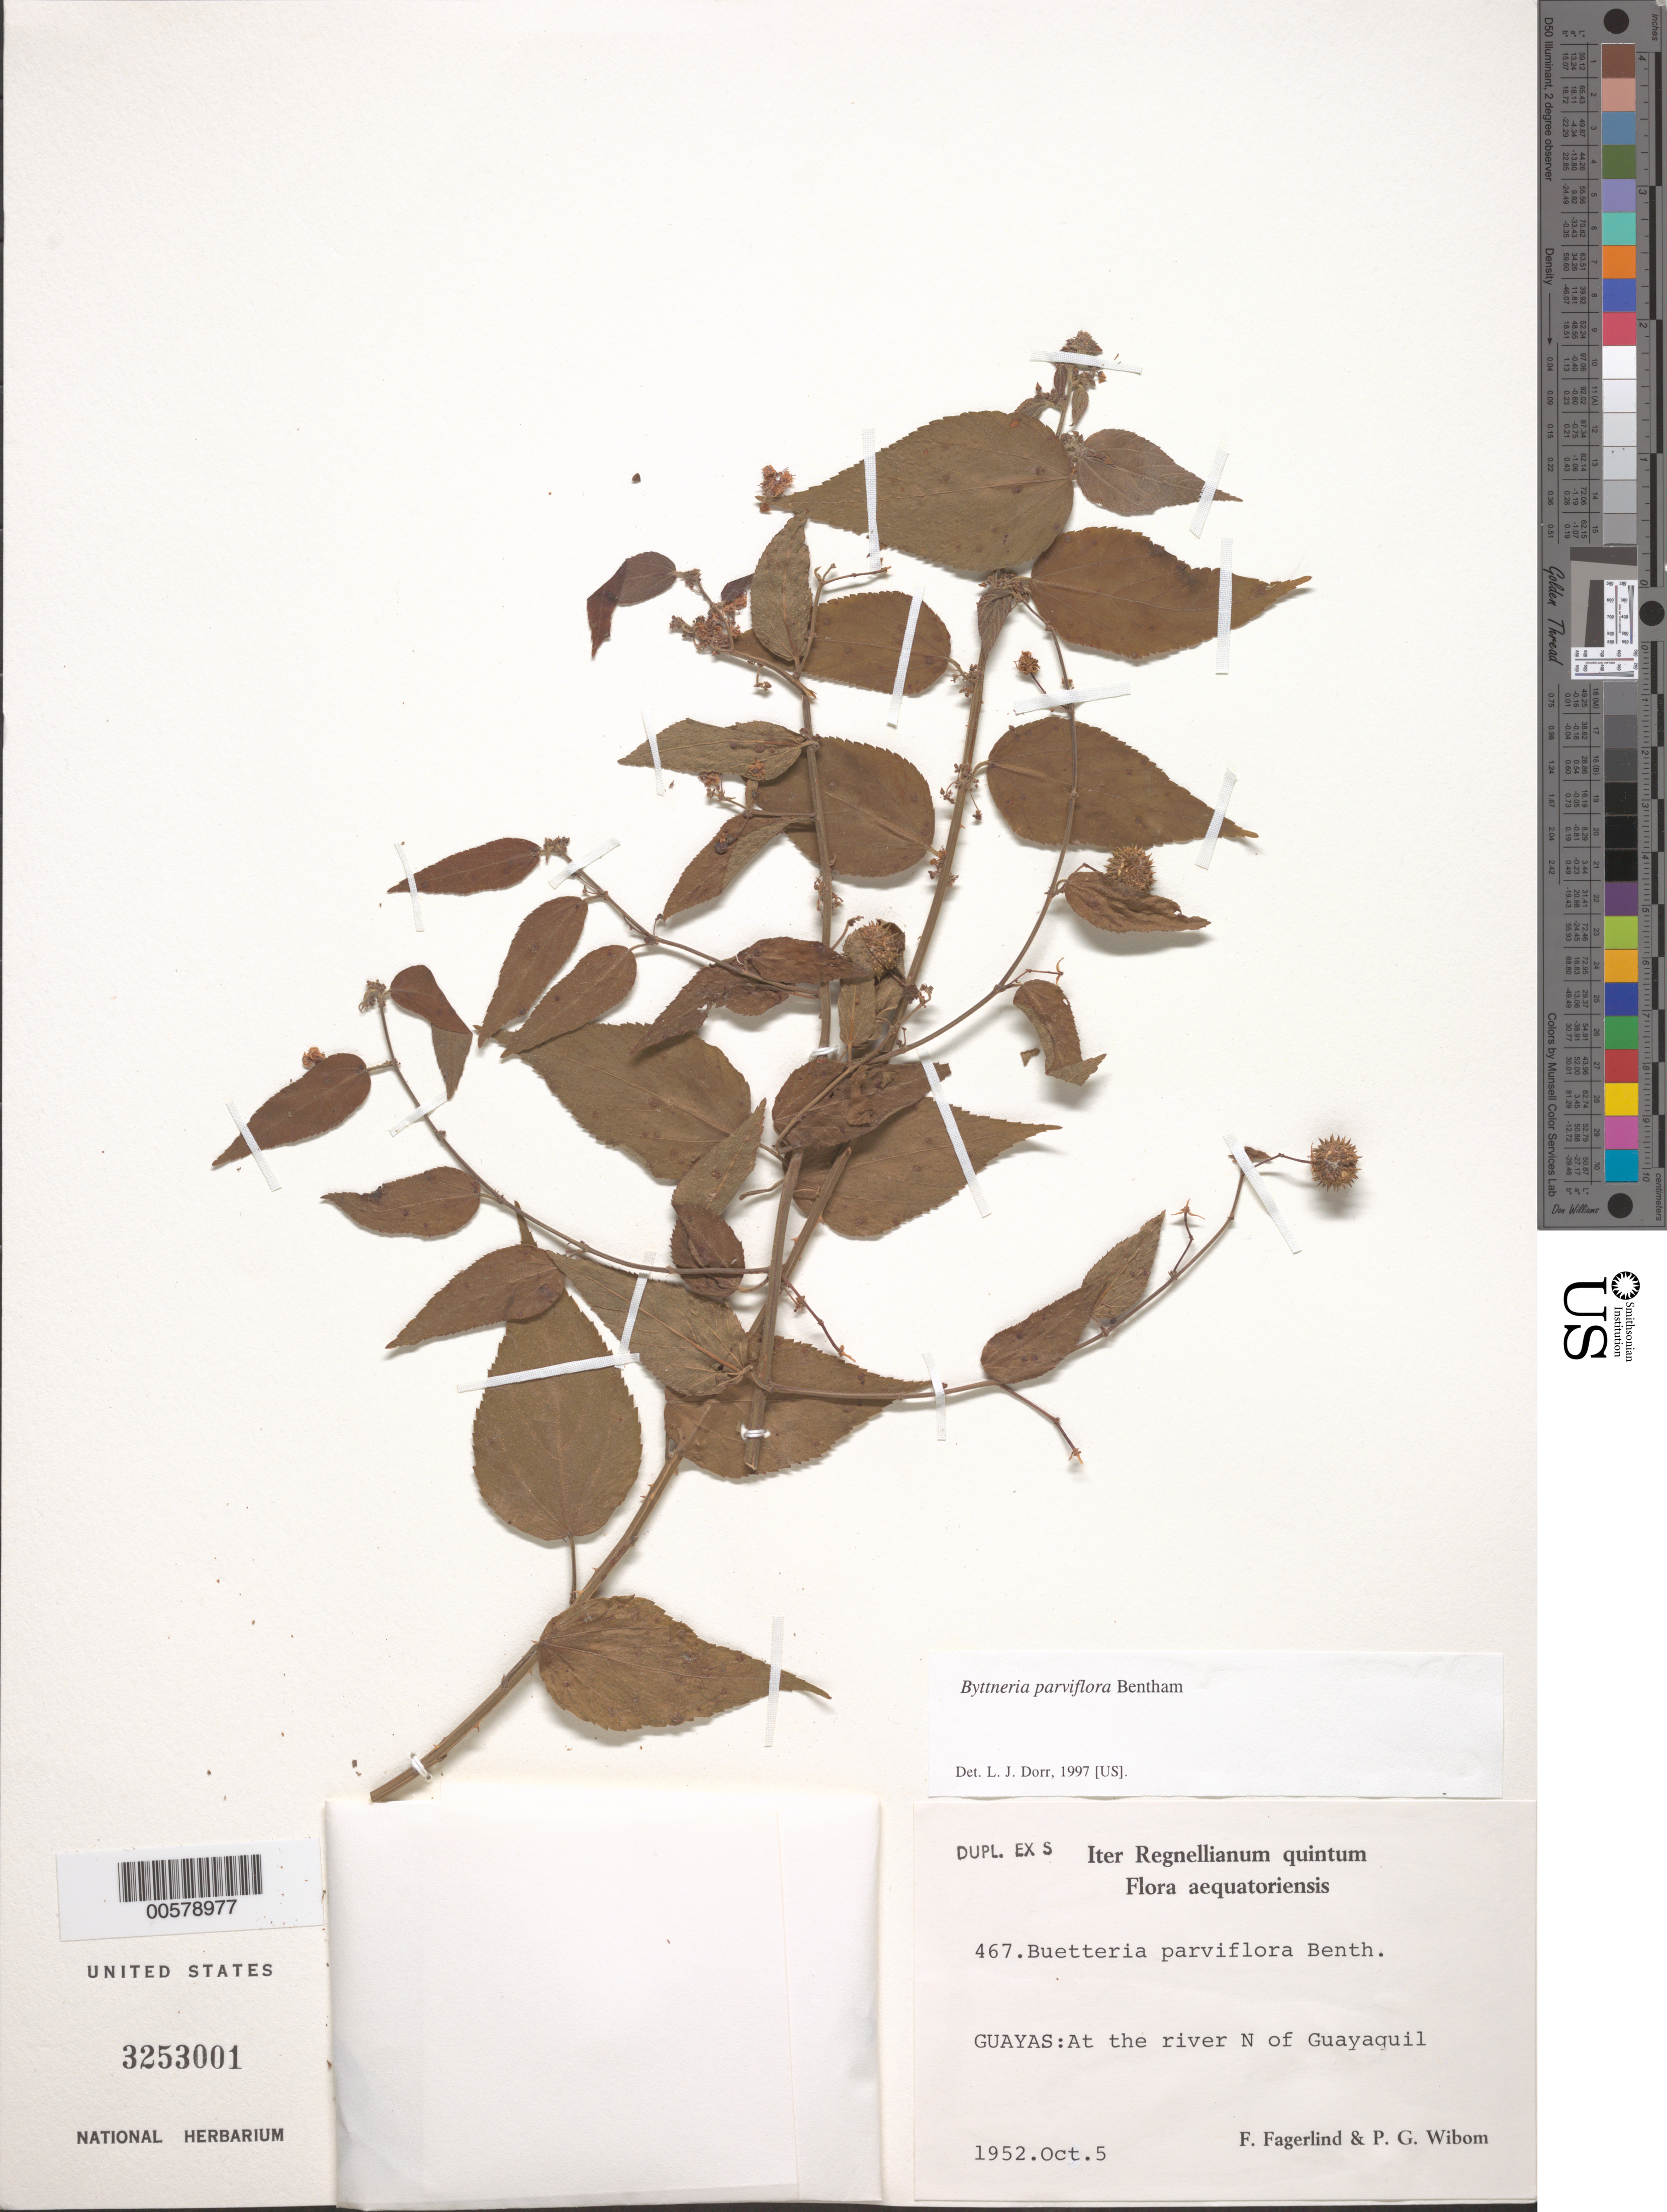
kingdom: Plantae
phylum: Tracheophyta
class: Magnoliopsida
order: Malvales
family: Malvaceae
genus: Byttneria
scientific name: Byttneria parviflora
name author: Benth.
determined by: Cristóbal, C. L.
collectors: F. Fagerlind & P. Wibom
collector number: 467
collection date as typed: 05 Oct 1952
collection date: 1952-10-05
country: Ecuador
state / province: Guayas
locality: The river N of Guayaquil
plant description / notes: A, NY, S-2, US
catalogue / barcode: US 3253001